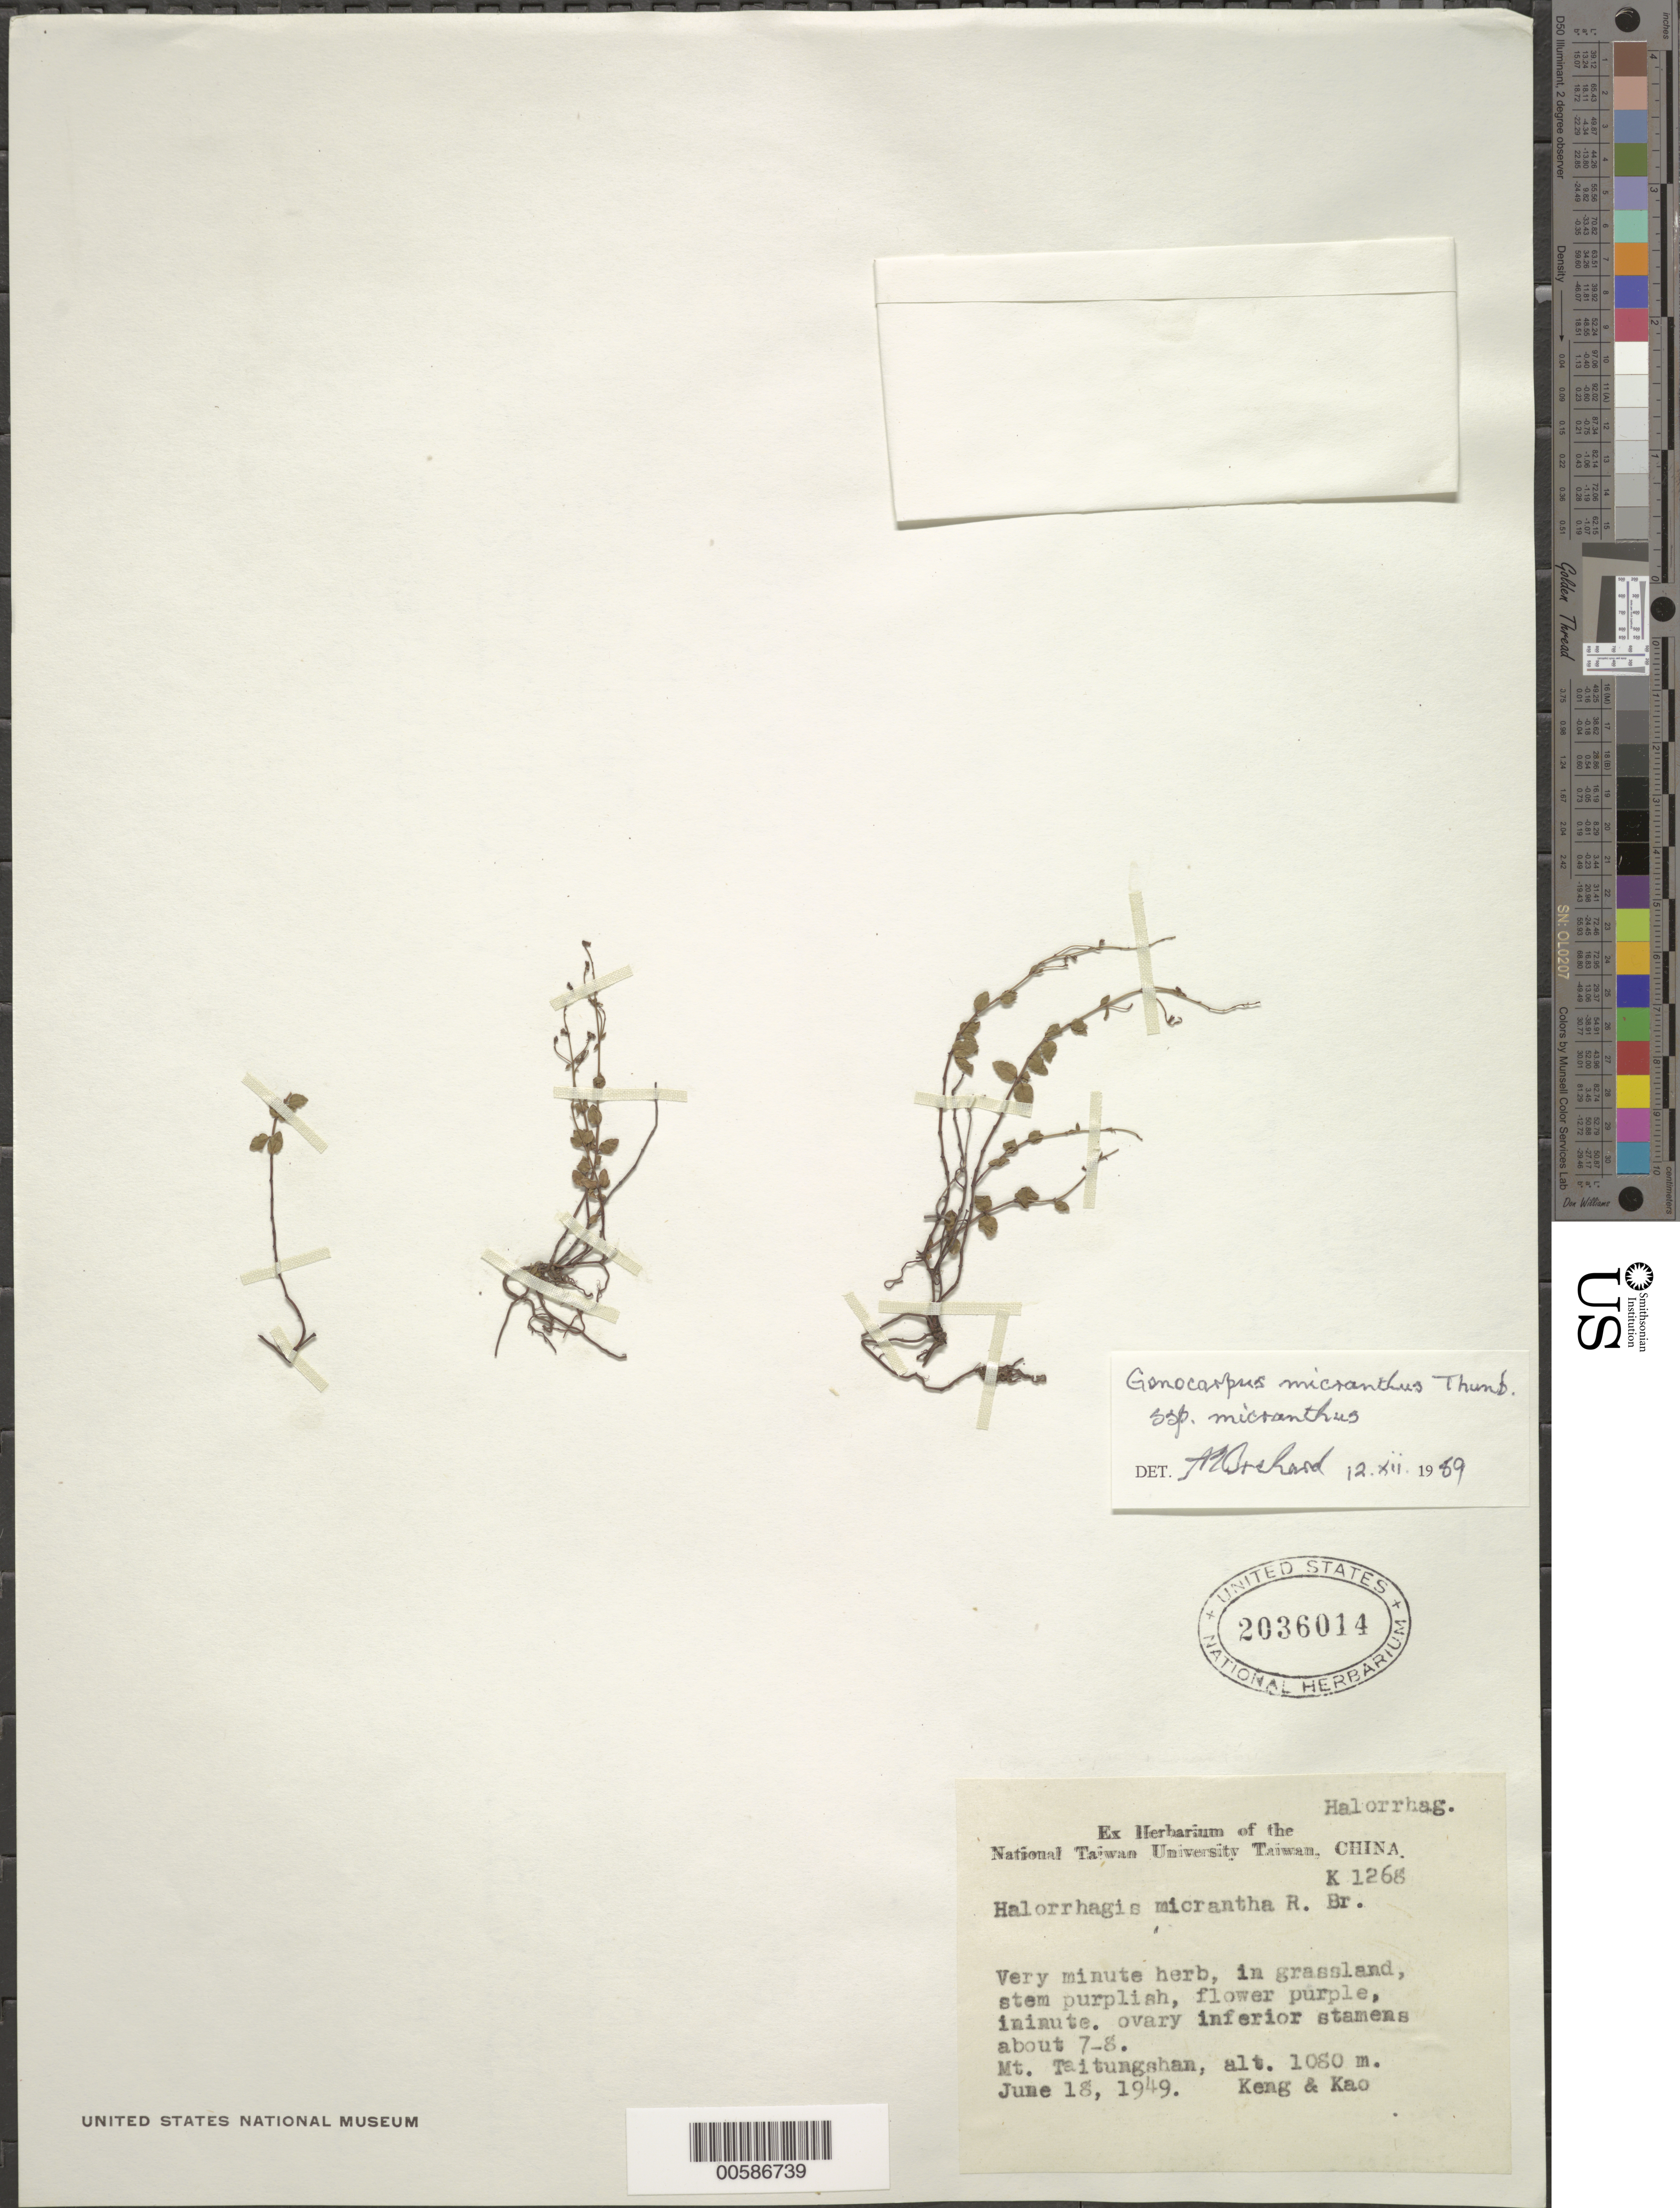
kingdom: Plantae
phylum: Tracheophyta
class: Magnoliopsida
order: Saxifragales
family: Haloragaceae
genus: Gonocarpus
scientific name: Gonocarpus micranthus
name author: Thunb.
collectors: H. Keng & -. Kao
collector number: k1268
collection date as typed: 18 Jun 1949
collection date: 1949-06-18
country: China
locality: Mt. Taitungahan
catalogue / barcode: US 2036014